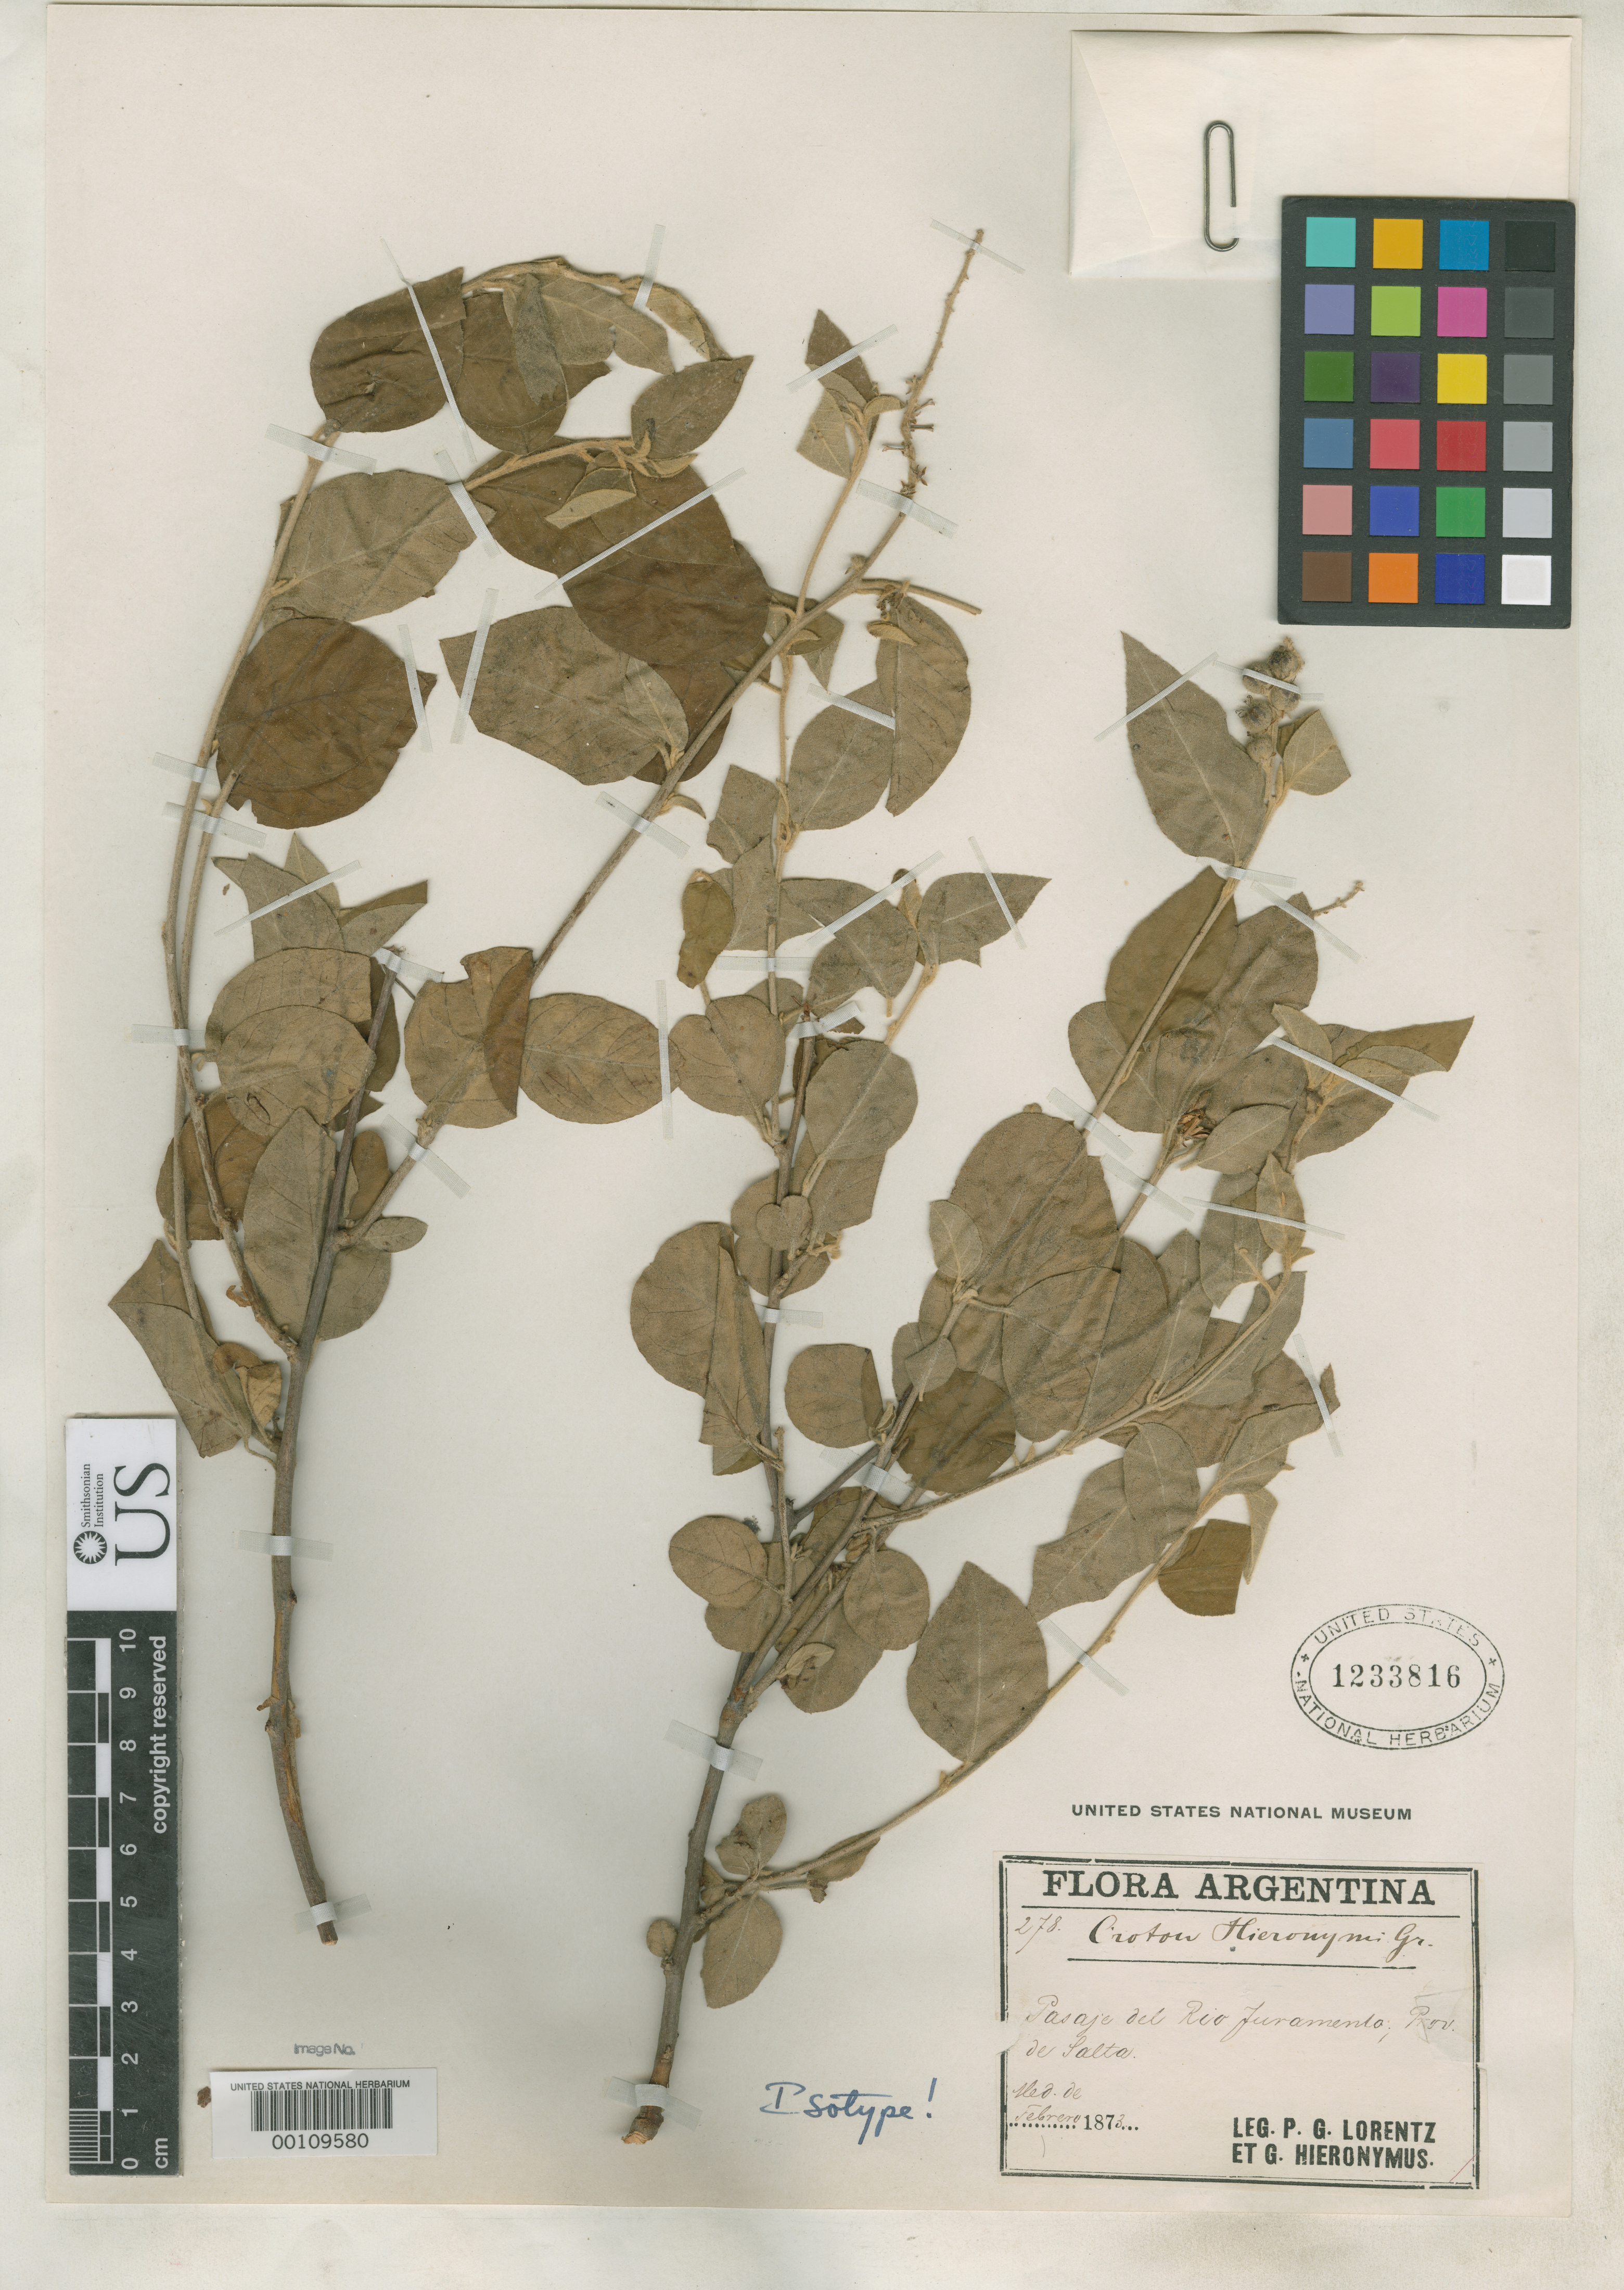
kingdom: Plantae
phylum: Tracheophyta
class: Magnoliopsida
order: Malpighiales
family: Euphorbiaceae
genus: Croton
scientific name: Croton hieronymi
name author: Griseb.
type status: Isotype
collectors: P. G. Lorentz & G. H. Hieronymus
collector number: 278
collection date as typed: Feb 1873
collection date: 1873-02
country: Argentina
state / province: Salta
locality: Paraje del Rio Juramento.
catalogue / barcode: US 1233816